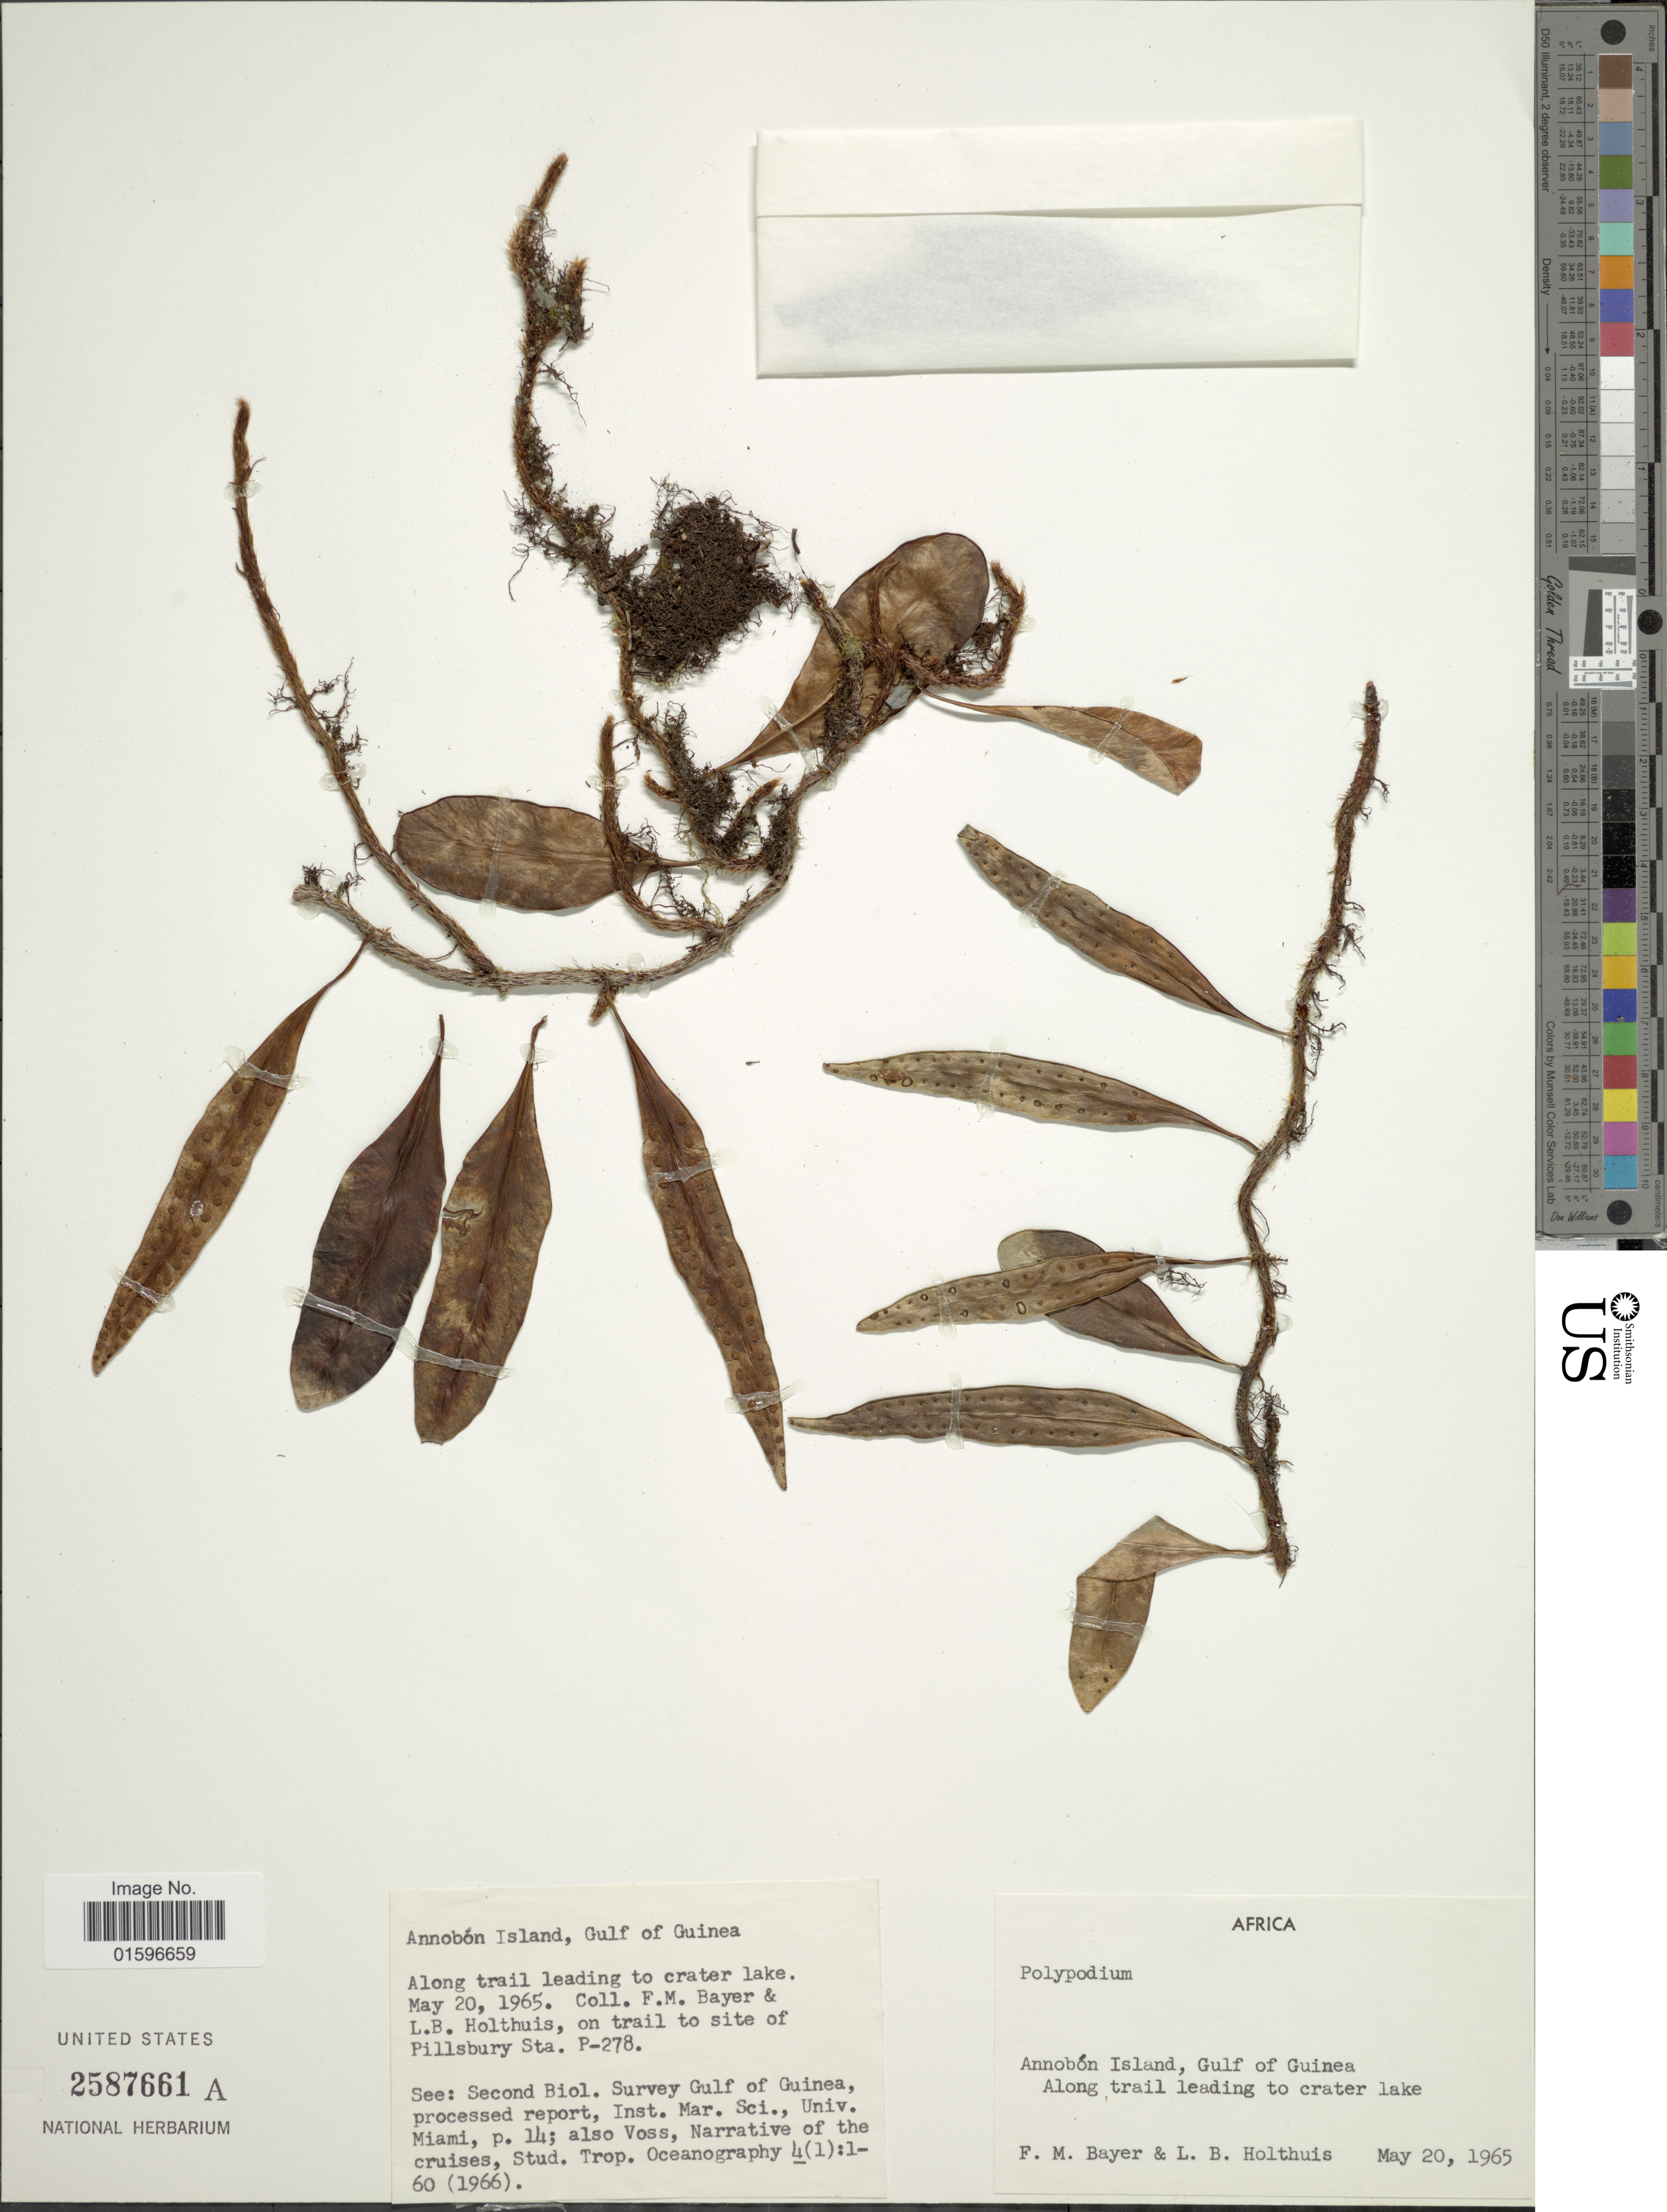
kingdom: Plantae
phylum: Tracheophyta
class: Polypodiopsida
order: Polypodiales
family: Polypodiaceae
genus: Polypodium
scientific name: Polypodium lycopodioides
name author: L.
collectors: F. Bayer & L. Holthuis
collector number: P-278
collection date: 1965-05-20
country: Equatorial Guinea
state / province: Annobon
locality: Annobon Island, Gulf of Guinea, along the trail leading to crater lake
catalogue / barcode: US 2587661A